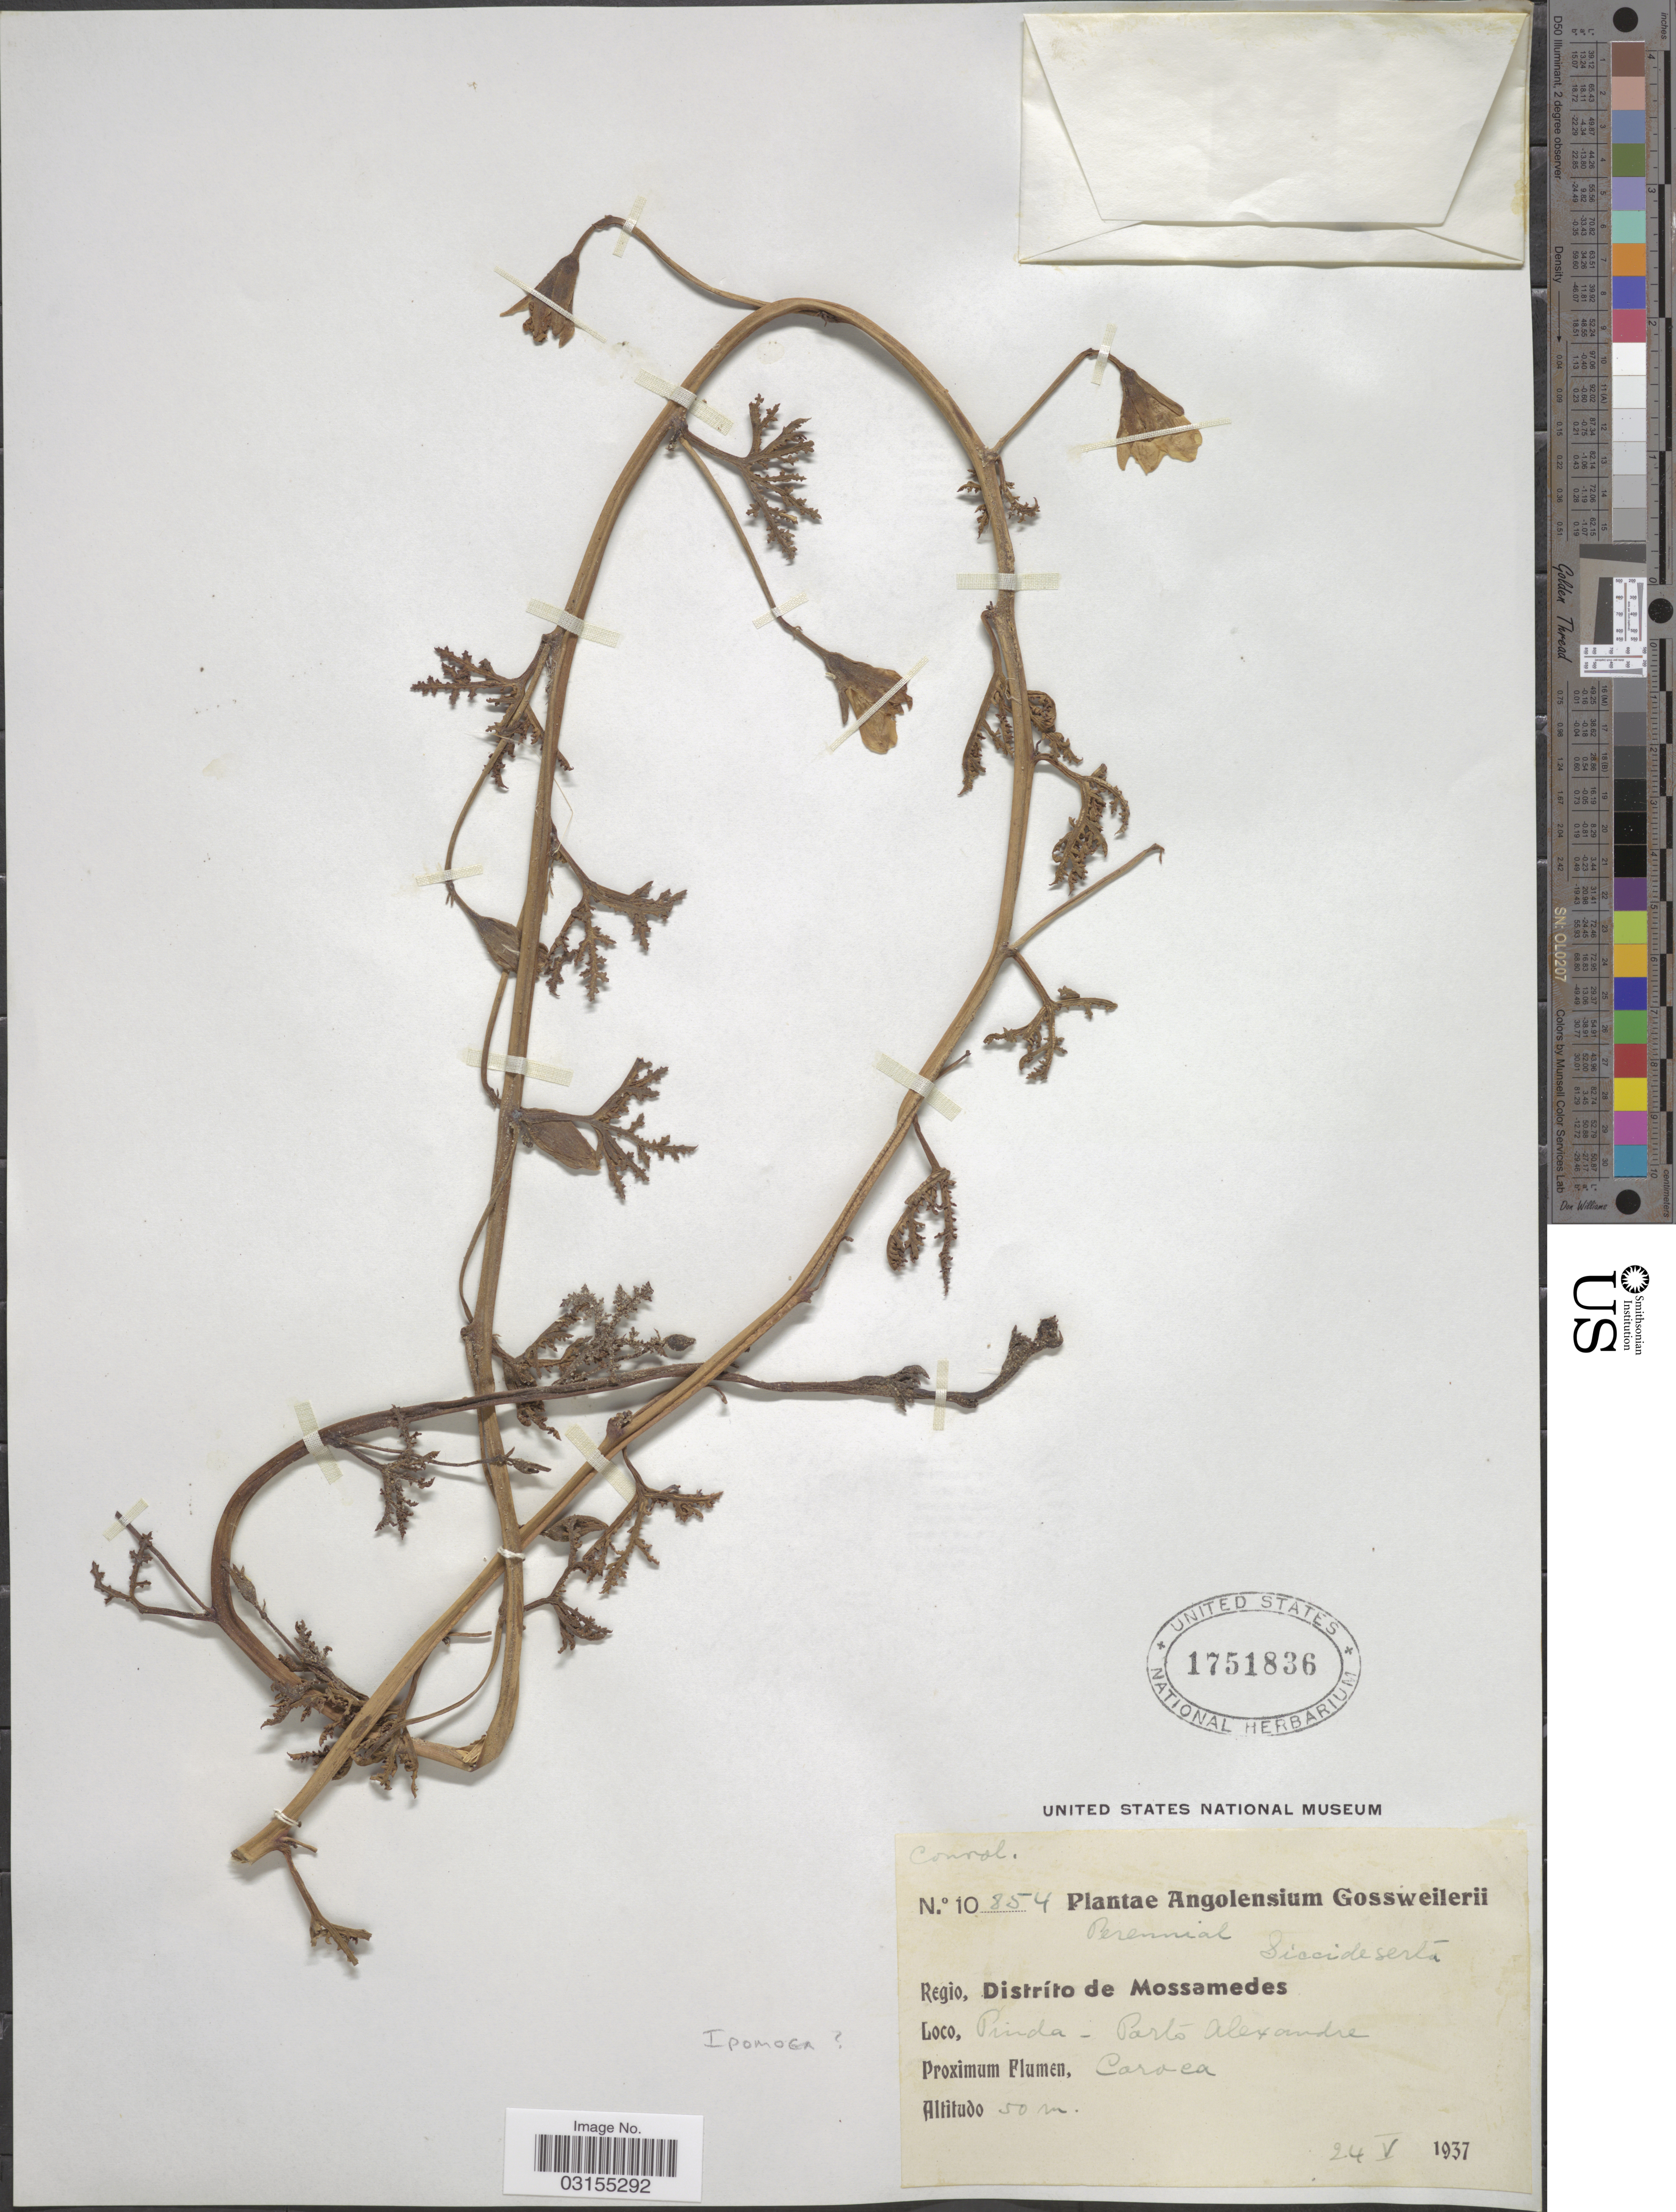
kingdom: Plantae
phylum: Tracheophyta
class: Magnoliopsida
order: Solanales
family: Convolvulaceae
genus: Ipomoea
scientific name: Ipomoea sp.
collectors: -. Gossweiler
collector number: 10854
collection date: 1937-05-24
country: Angola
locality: Regio, Distrito de Mossamedes. Pinda - Porto Alexandre. Proximum Flumen Caroca.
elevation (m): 50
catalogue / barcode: US 1751836